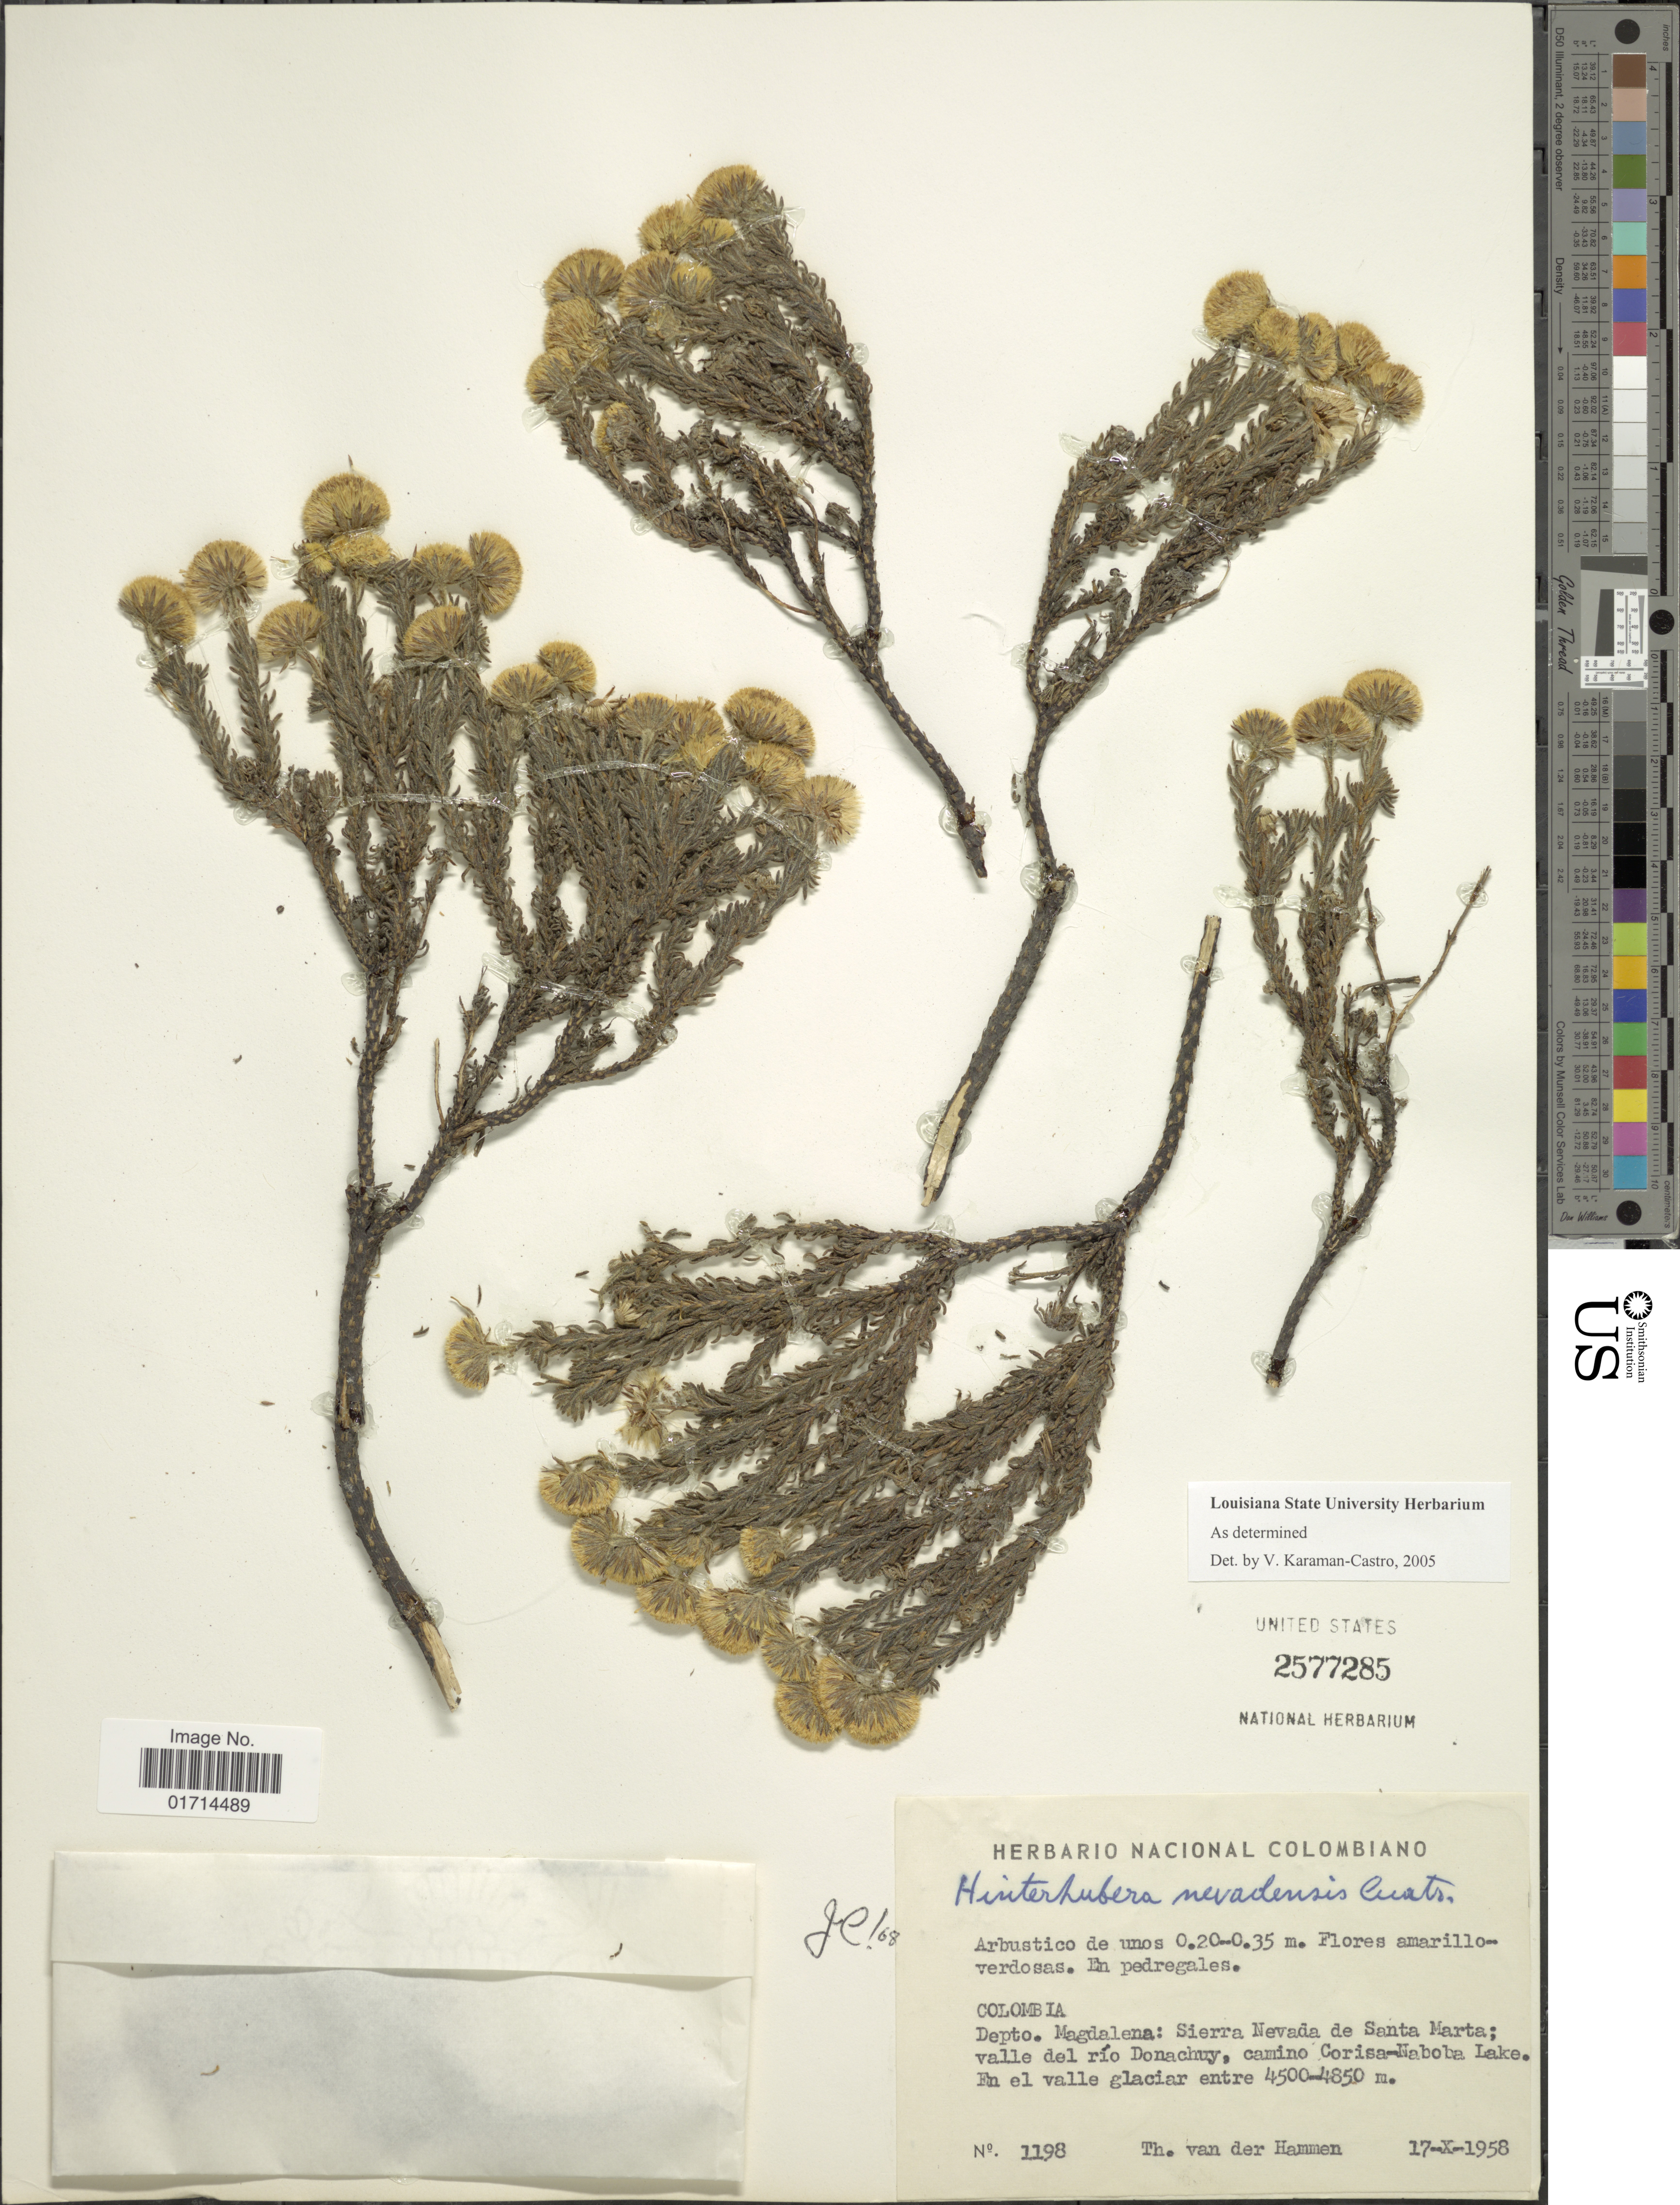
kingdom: Plantae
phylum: Tracheophyta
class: Magnoliopsida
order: Asterales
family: Asteraceae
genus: Hinterhubera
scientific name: Hinterhubera nevadensis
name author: Cuatrec.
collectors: T. Van der Hammen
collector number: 1198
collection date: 1958-10-17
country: Colombia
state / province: Magdalena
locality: Sierra Nevada de Santa Marta; valle del rio Donachuy, camino Corisa-Naboba Lake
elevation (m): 4500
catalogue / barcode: US 2577285